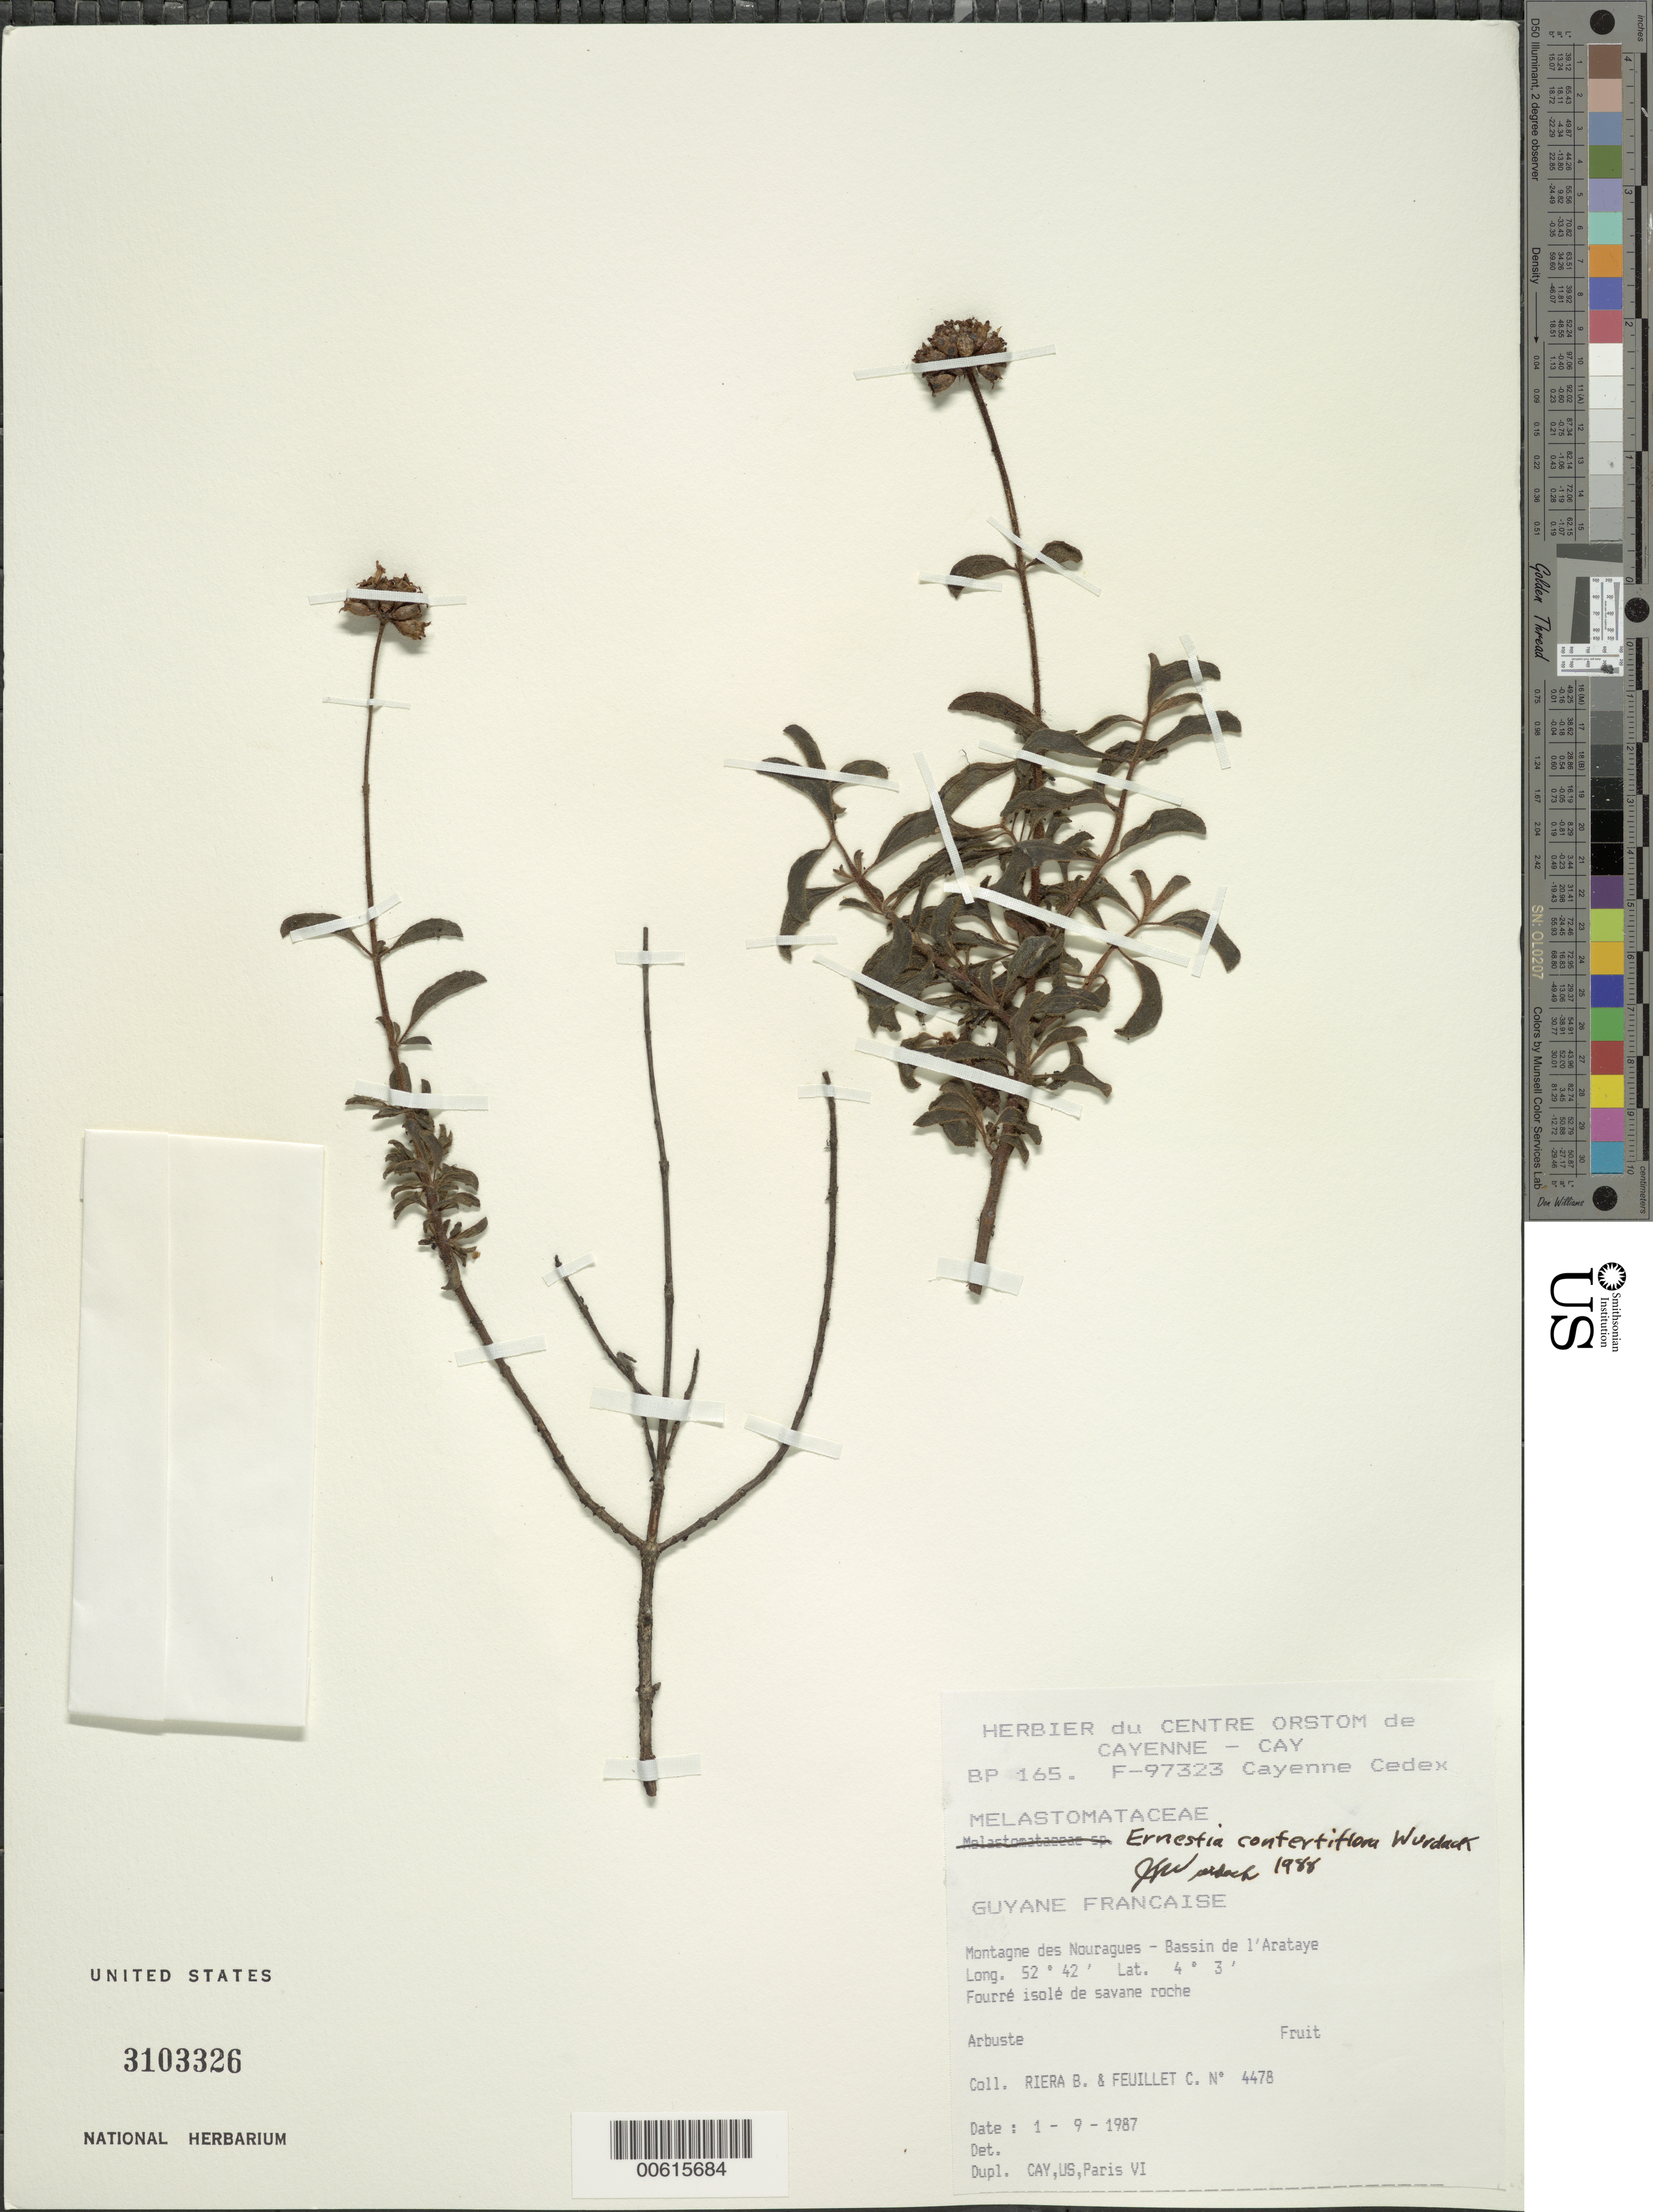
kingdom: Plantae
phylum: Tracheophyta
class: Magnoliopsida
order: Myrtales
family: Melastomataceae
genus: Ernestia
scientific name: Ernestia confertiflora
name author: Wurdack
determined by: Wurdack, John J., (US), US (UNITED STATES)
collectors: B. Riéra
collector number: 4478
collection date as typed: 1-Sep-87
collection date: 1987-09-01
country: French Guiana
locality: Montagne des Nouragues, Bassin de l'Arataye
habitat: Fourre isole de savane roche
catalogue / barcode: US 3103326